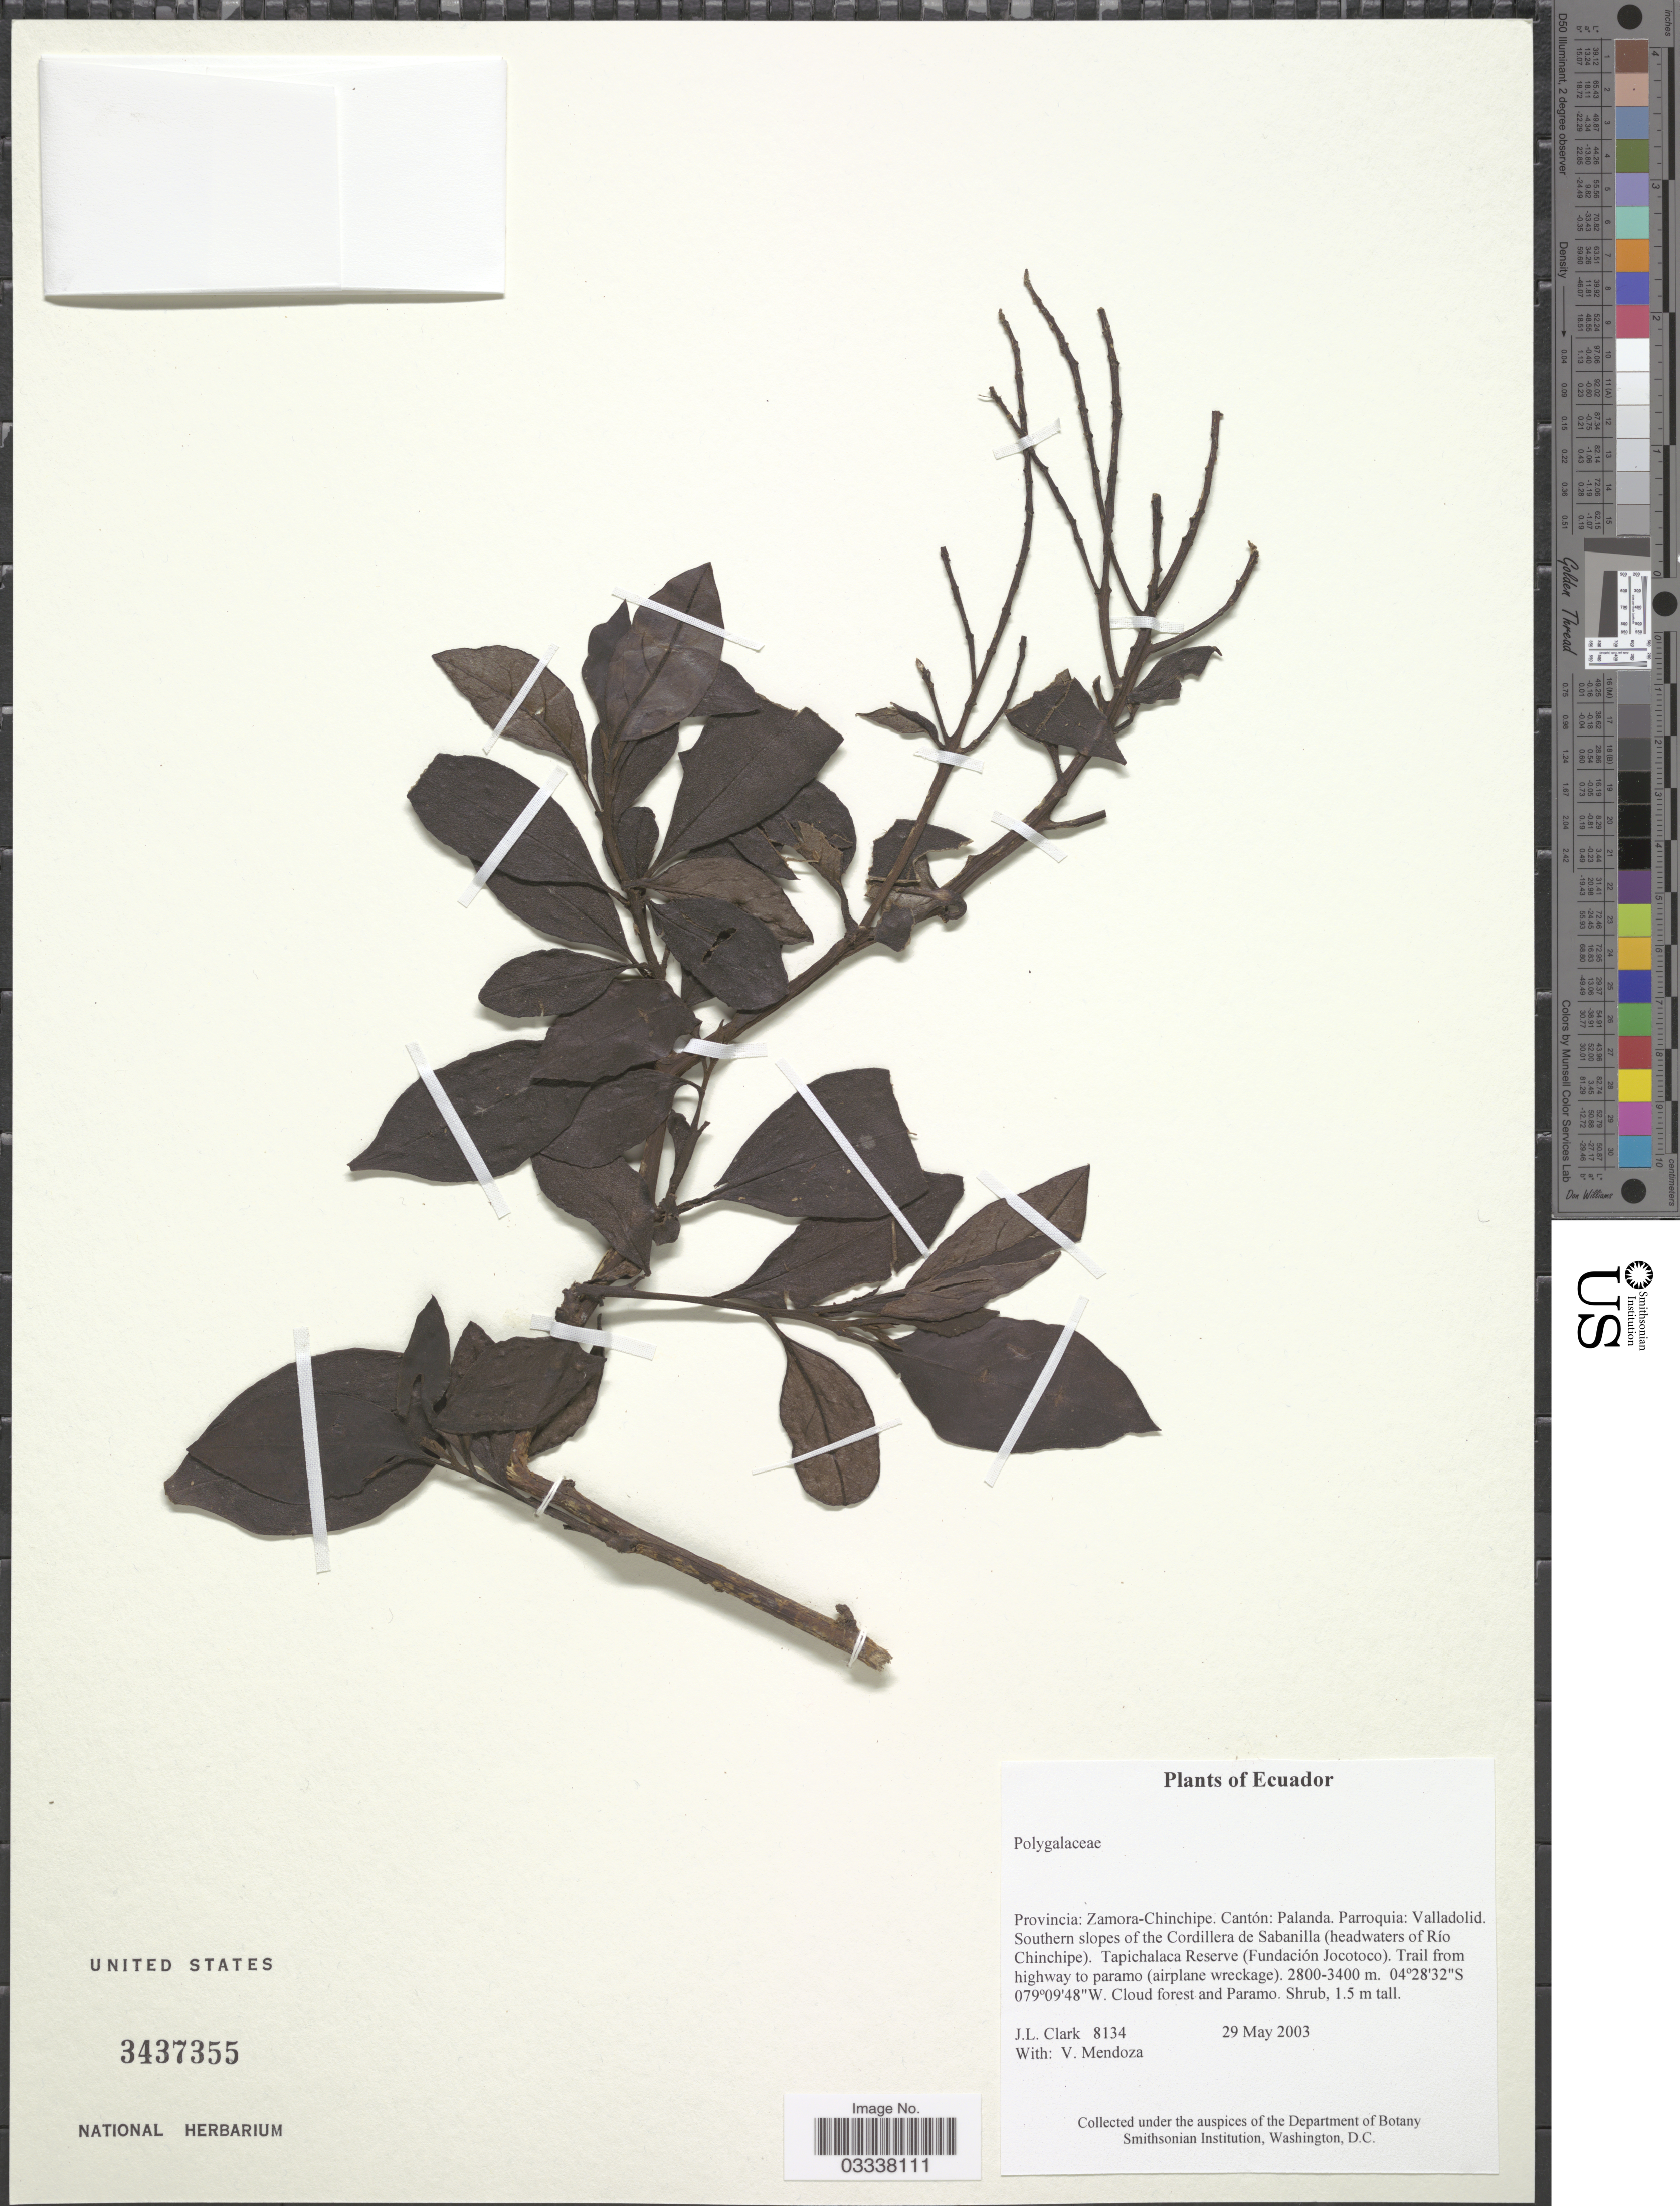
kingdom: Plantae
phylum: Tracheophyta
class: Magnoliopsida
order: Fabales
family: Polygalaceae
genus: Monnina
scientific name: Monnina sp.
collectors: J. L. Clark & V. Mendoza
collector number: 8134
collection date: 2003-05-29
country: Ecuador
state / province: Zamora-Chinchipe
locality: Cantón: Palanda. Parroquia: Valladolid. Southern slopes of the Cordillera de Sabanilla (headwaters of Río Chinchipe). Tapichalaca Reserve (Fundacación Jocotoco). Trail from highway to paramo (airplane wreckage).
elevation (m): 2800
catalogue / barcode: US 3437355